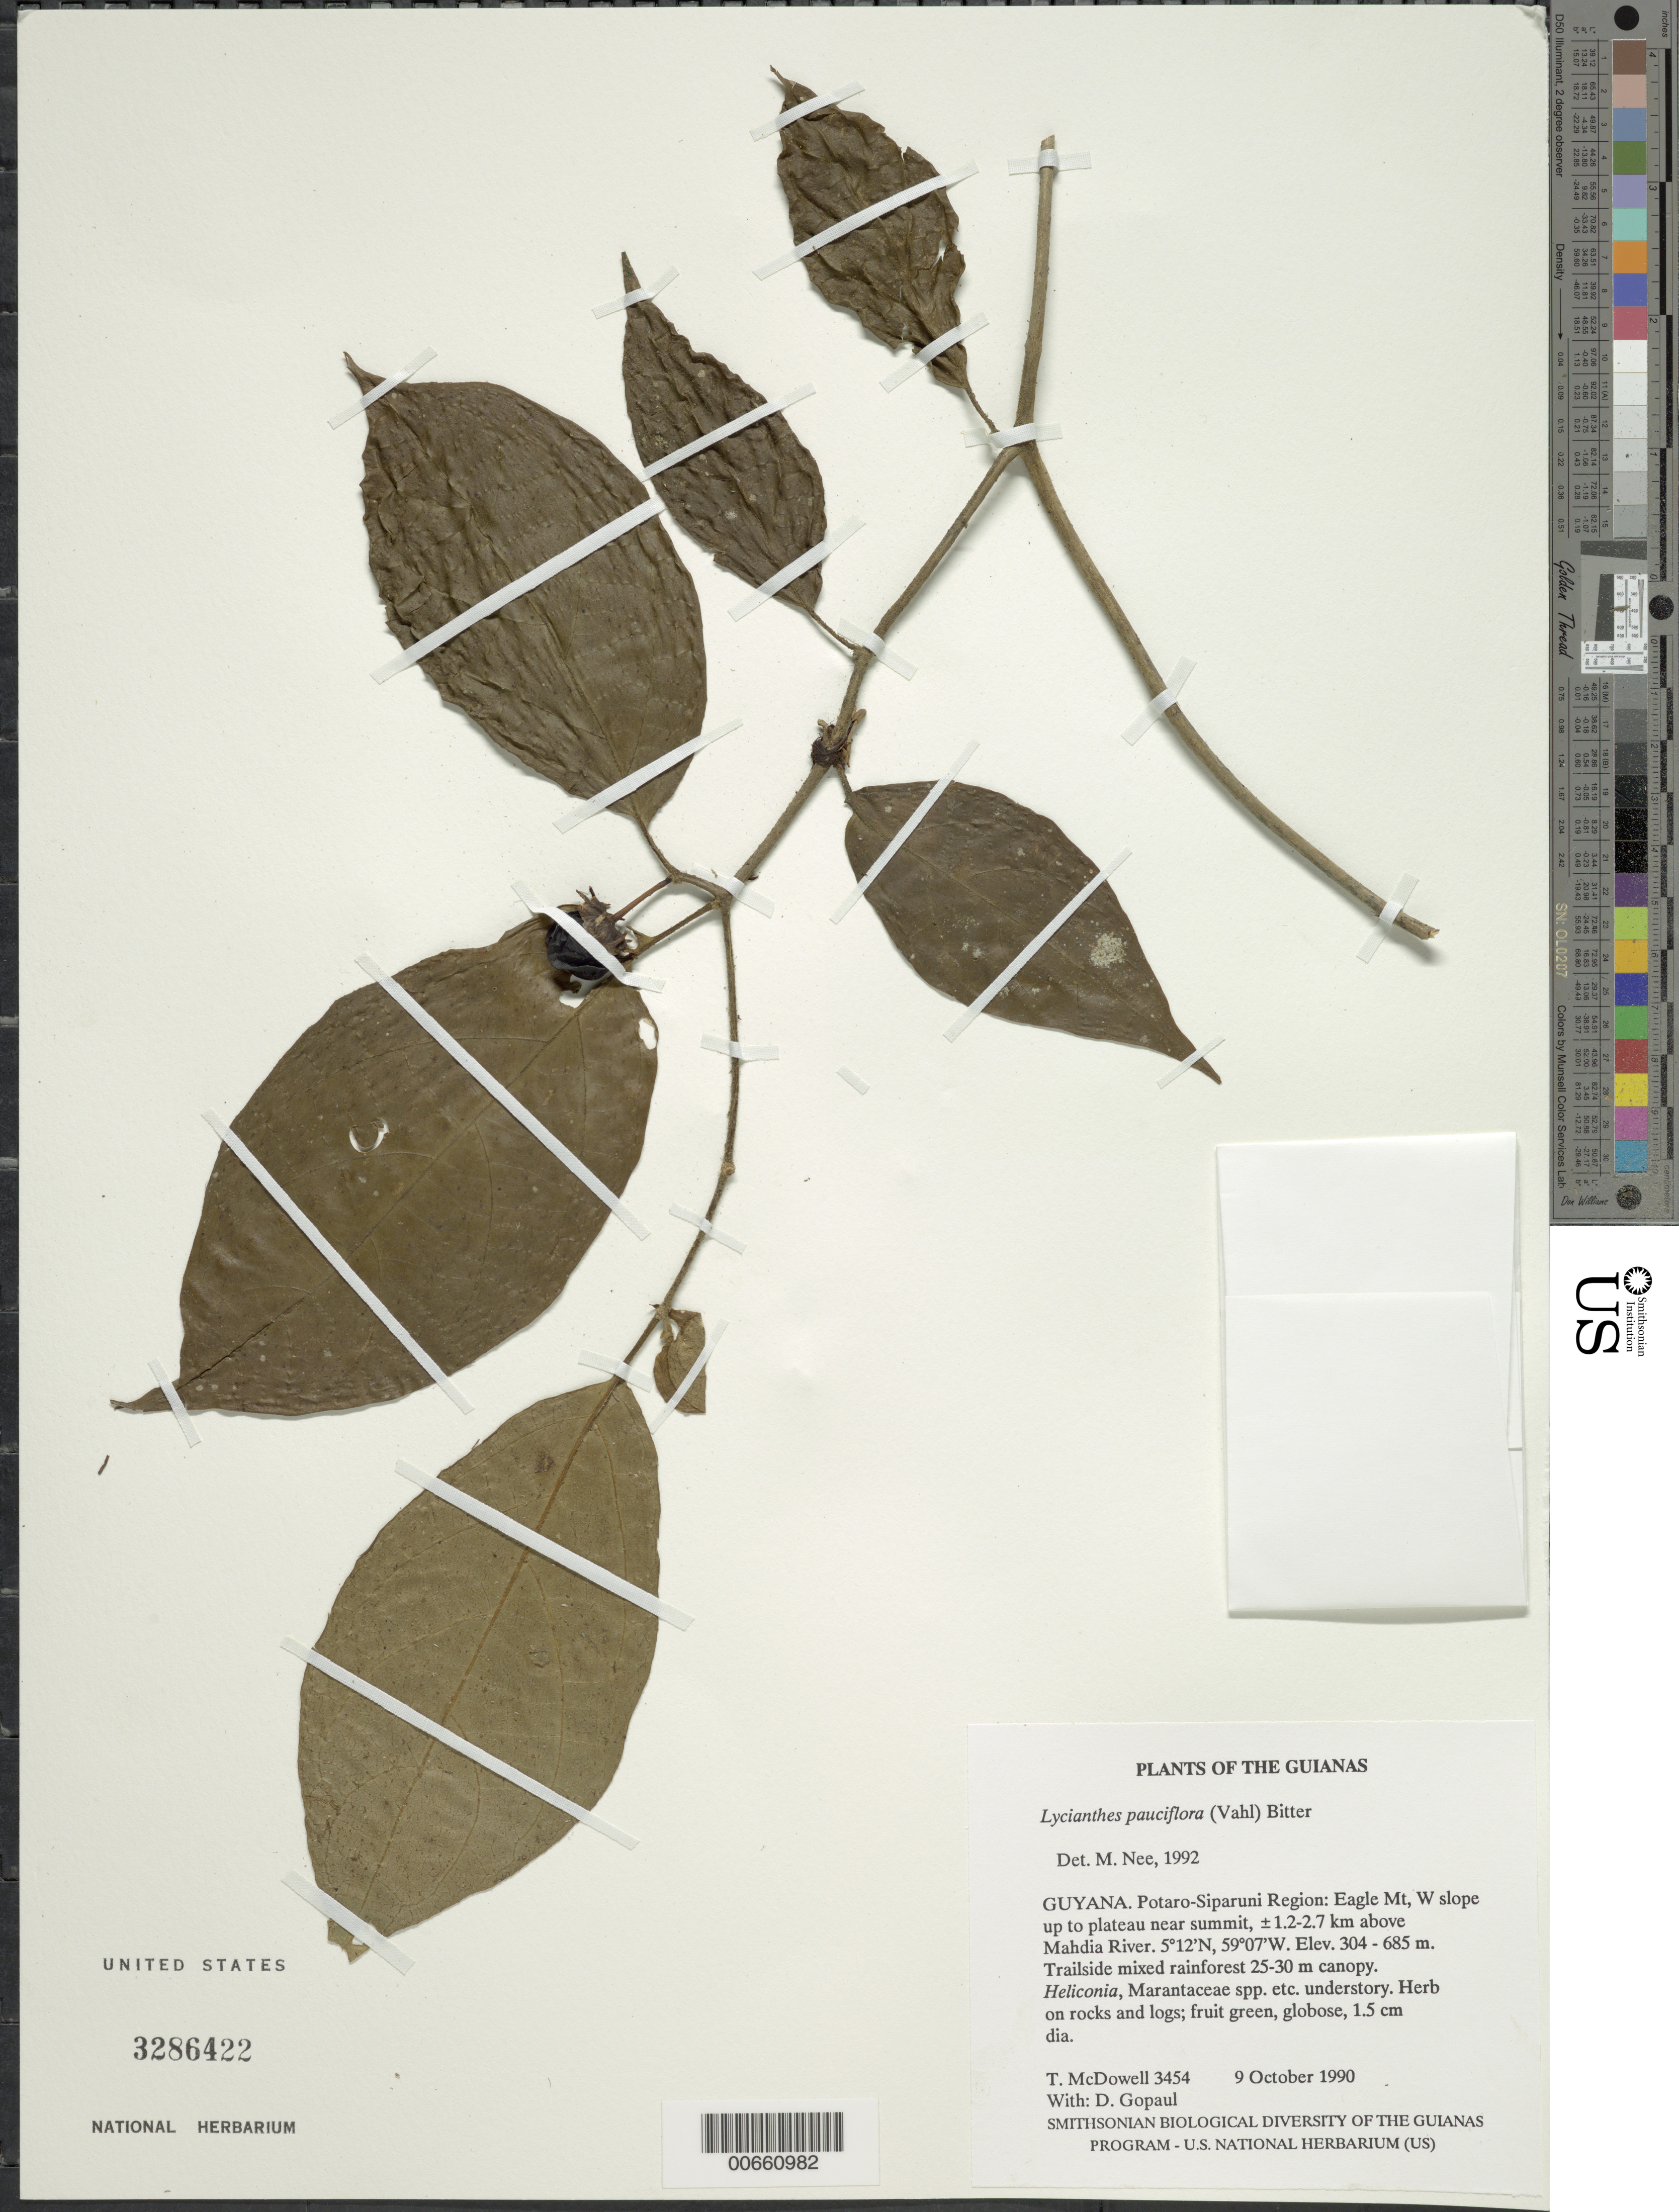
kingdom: Plantae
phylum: Tracheophyta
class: Magnoliopsida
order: Solanales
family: Solanaceae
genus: Lycianthes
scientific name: Lycianthes pauciflora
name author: (Vahl) Bitter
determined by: Nee, Michael H.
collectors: T. McDowell & D. Gopaul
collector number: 3454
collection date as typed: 9 October 1990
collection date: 1990-10-09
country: Guyana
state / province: Potaro-Siparuni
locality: Eagle Mt, W slope up to plateau near summit, ±1.2-2.7 km above Mahdia River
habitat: Trailside, mixed rainforest 25-30 m canopy. Heliconia, Marantaceae spp. etc. understory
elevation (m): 304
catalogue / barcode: US 3286422